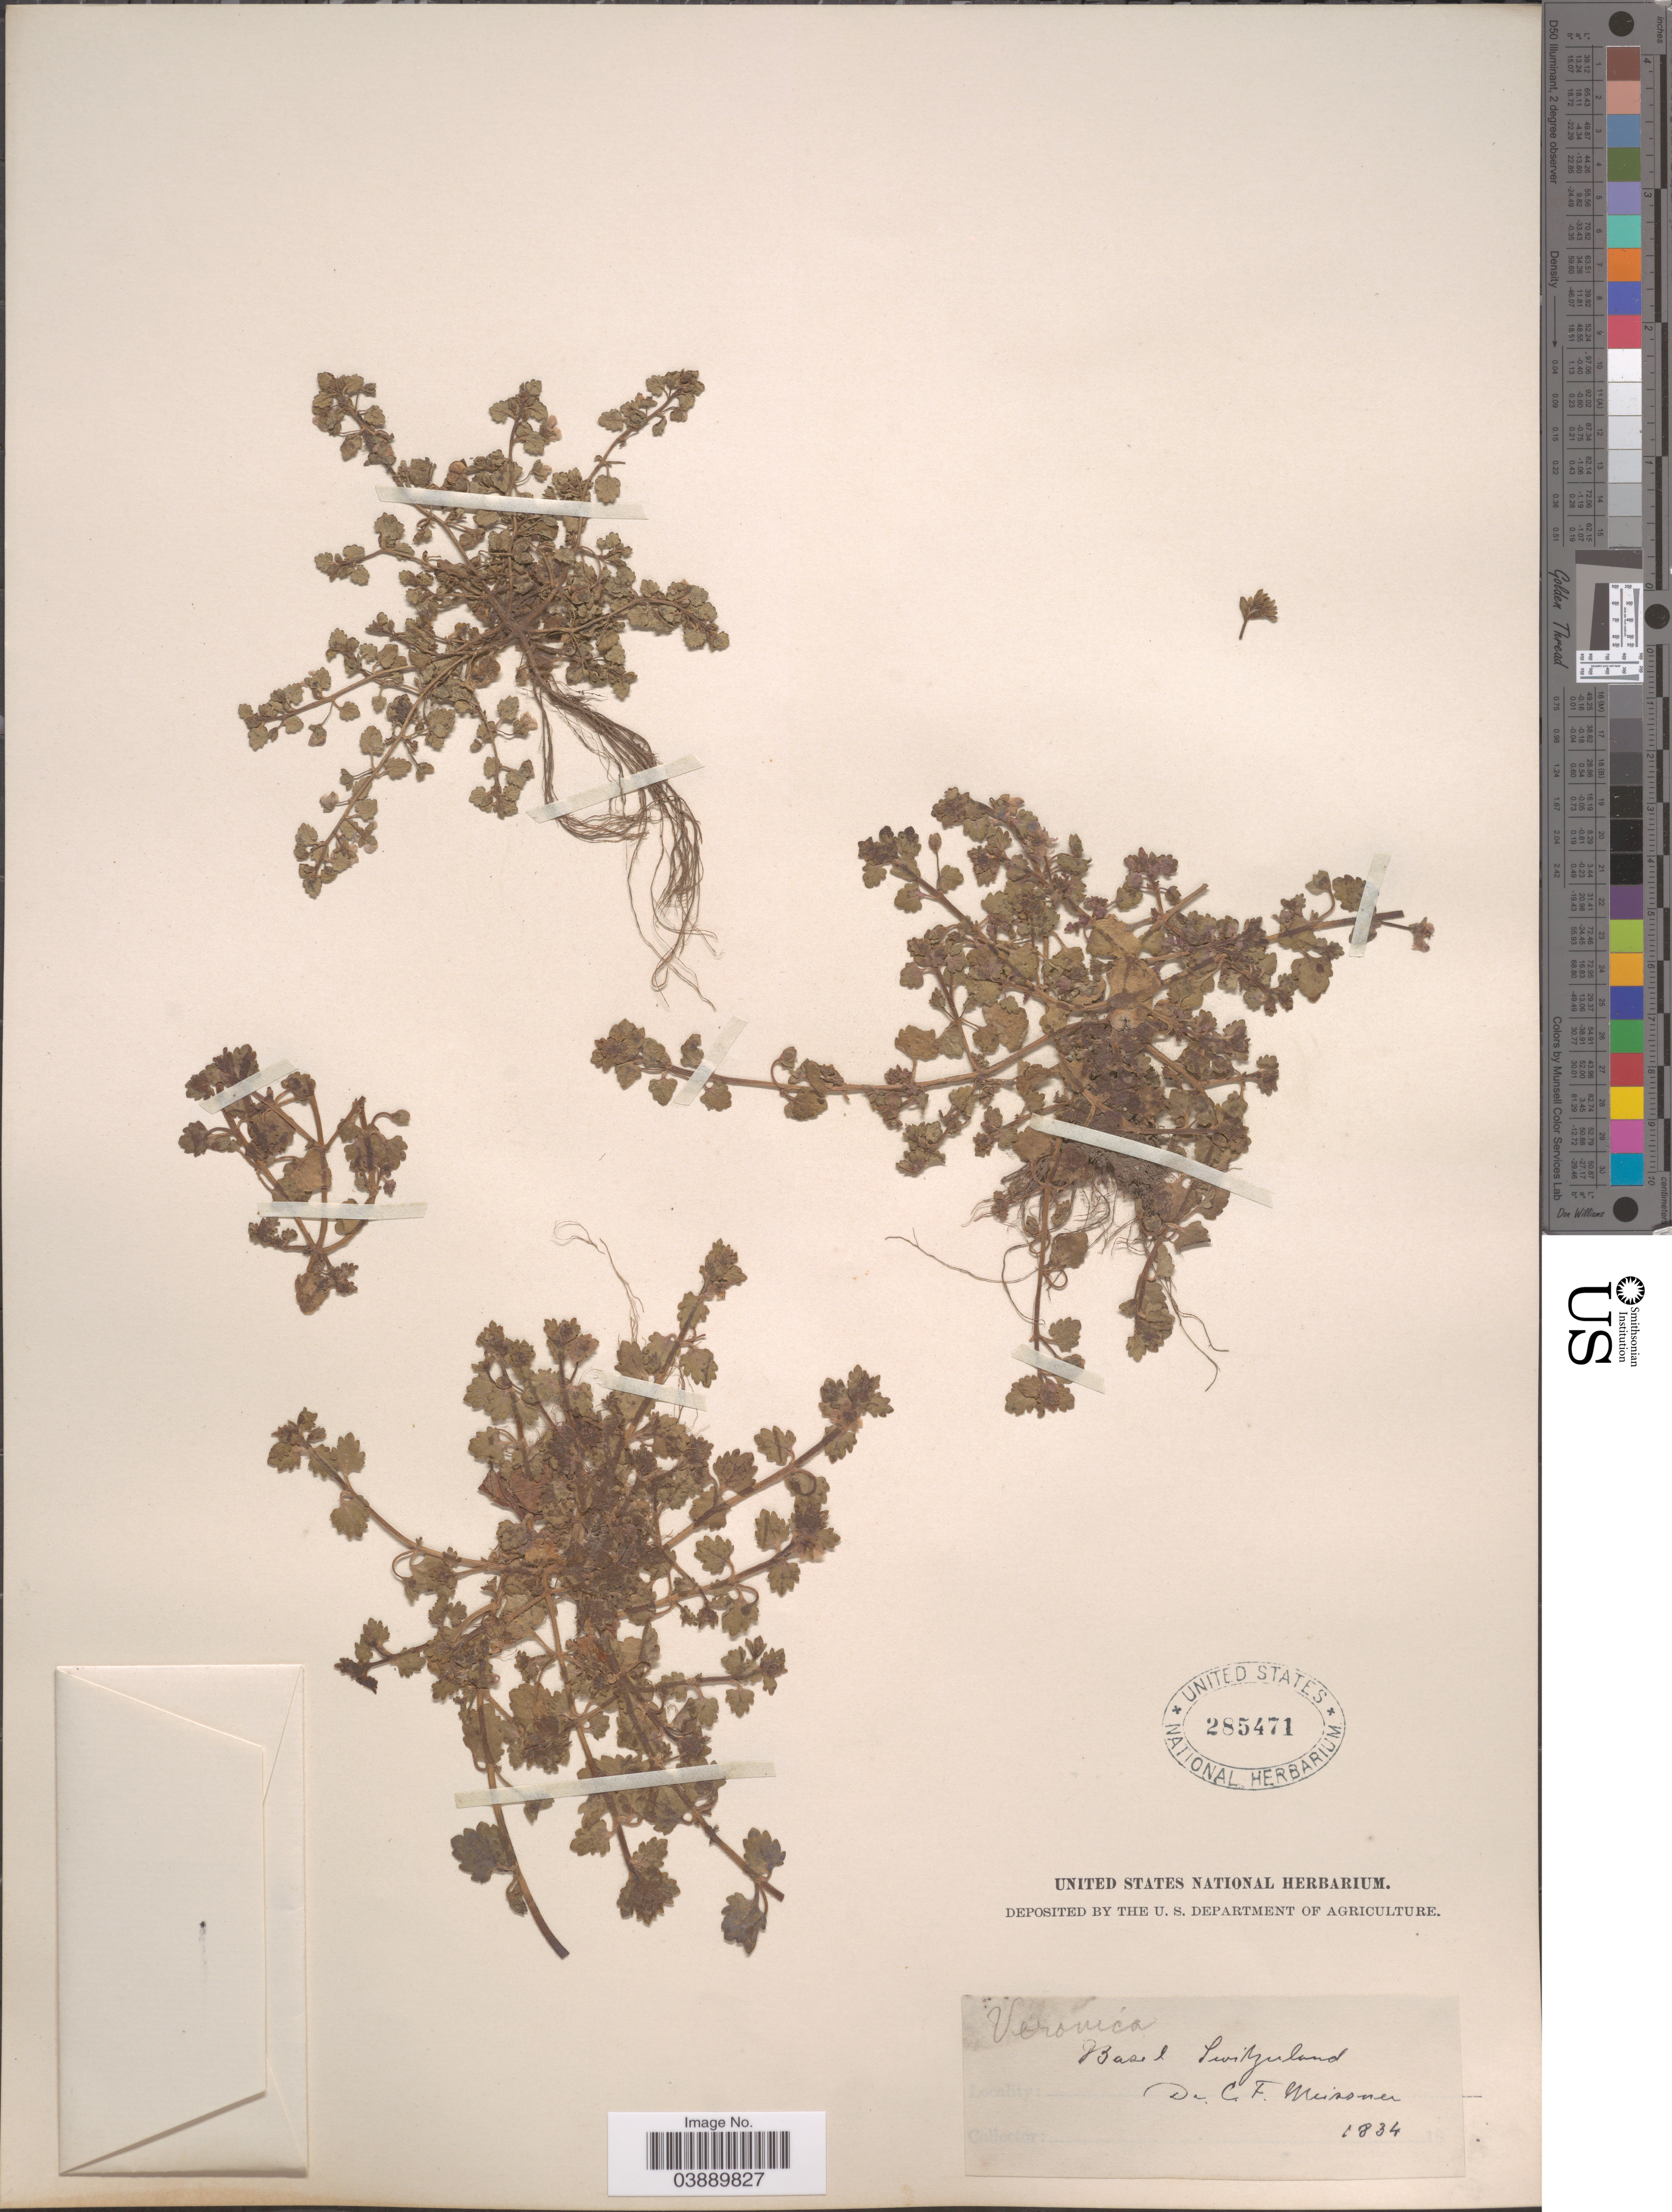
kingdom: Plantae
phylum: Tracheophyta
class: Magnoliopsida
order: Lamiales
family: Plantaginaceae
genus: Veronica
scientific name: Veronica polita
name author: Fr.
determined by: Albach, Dirk C.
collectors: C. F. D. Meisner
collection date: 1834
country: Switzerland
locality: Basel.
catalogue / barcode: US 285471